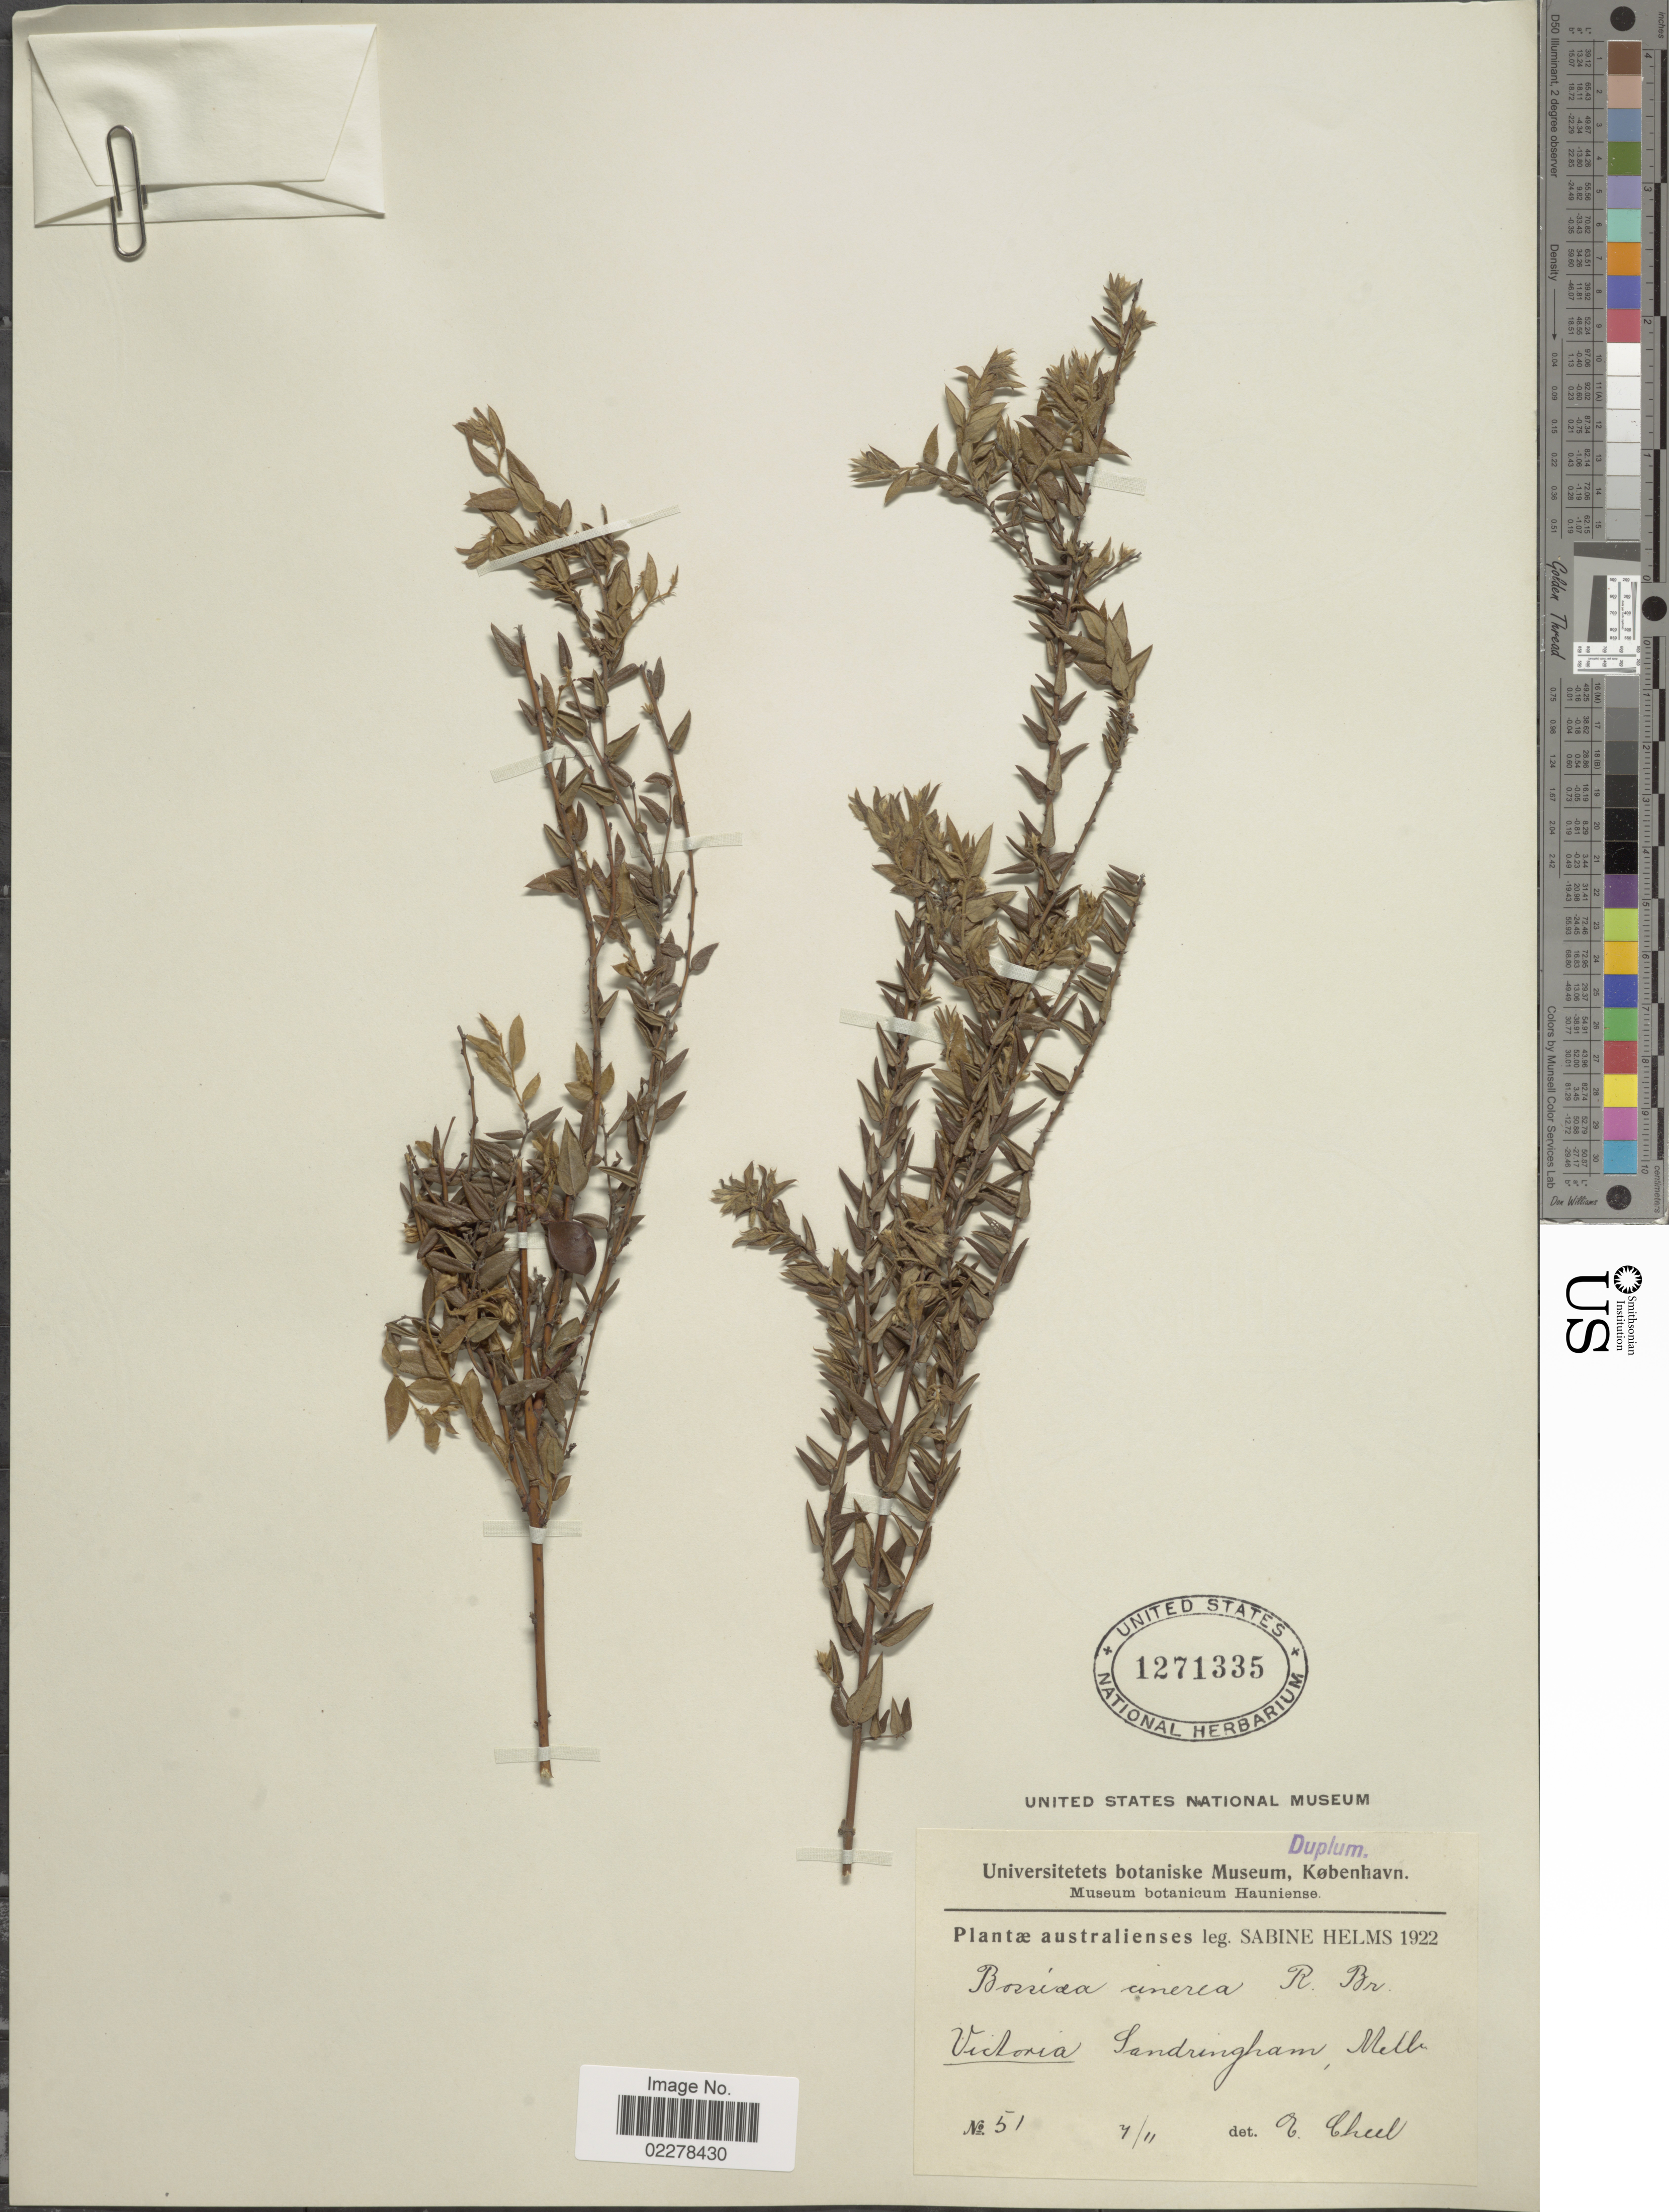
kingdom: Plantae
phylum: Tracheophyta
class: Magnoliopsida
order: Fabales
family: Fabaceae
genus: Bossiaea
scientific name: Bossiaea cinerea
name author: R. Br.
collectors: S. Helms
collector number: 51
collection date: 1922-11-07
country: Australia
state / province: Victoria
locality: Australienses. Victoria. Sandringham, Melb.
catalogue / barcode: US 1271335